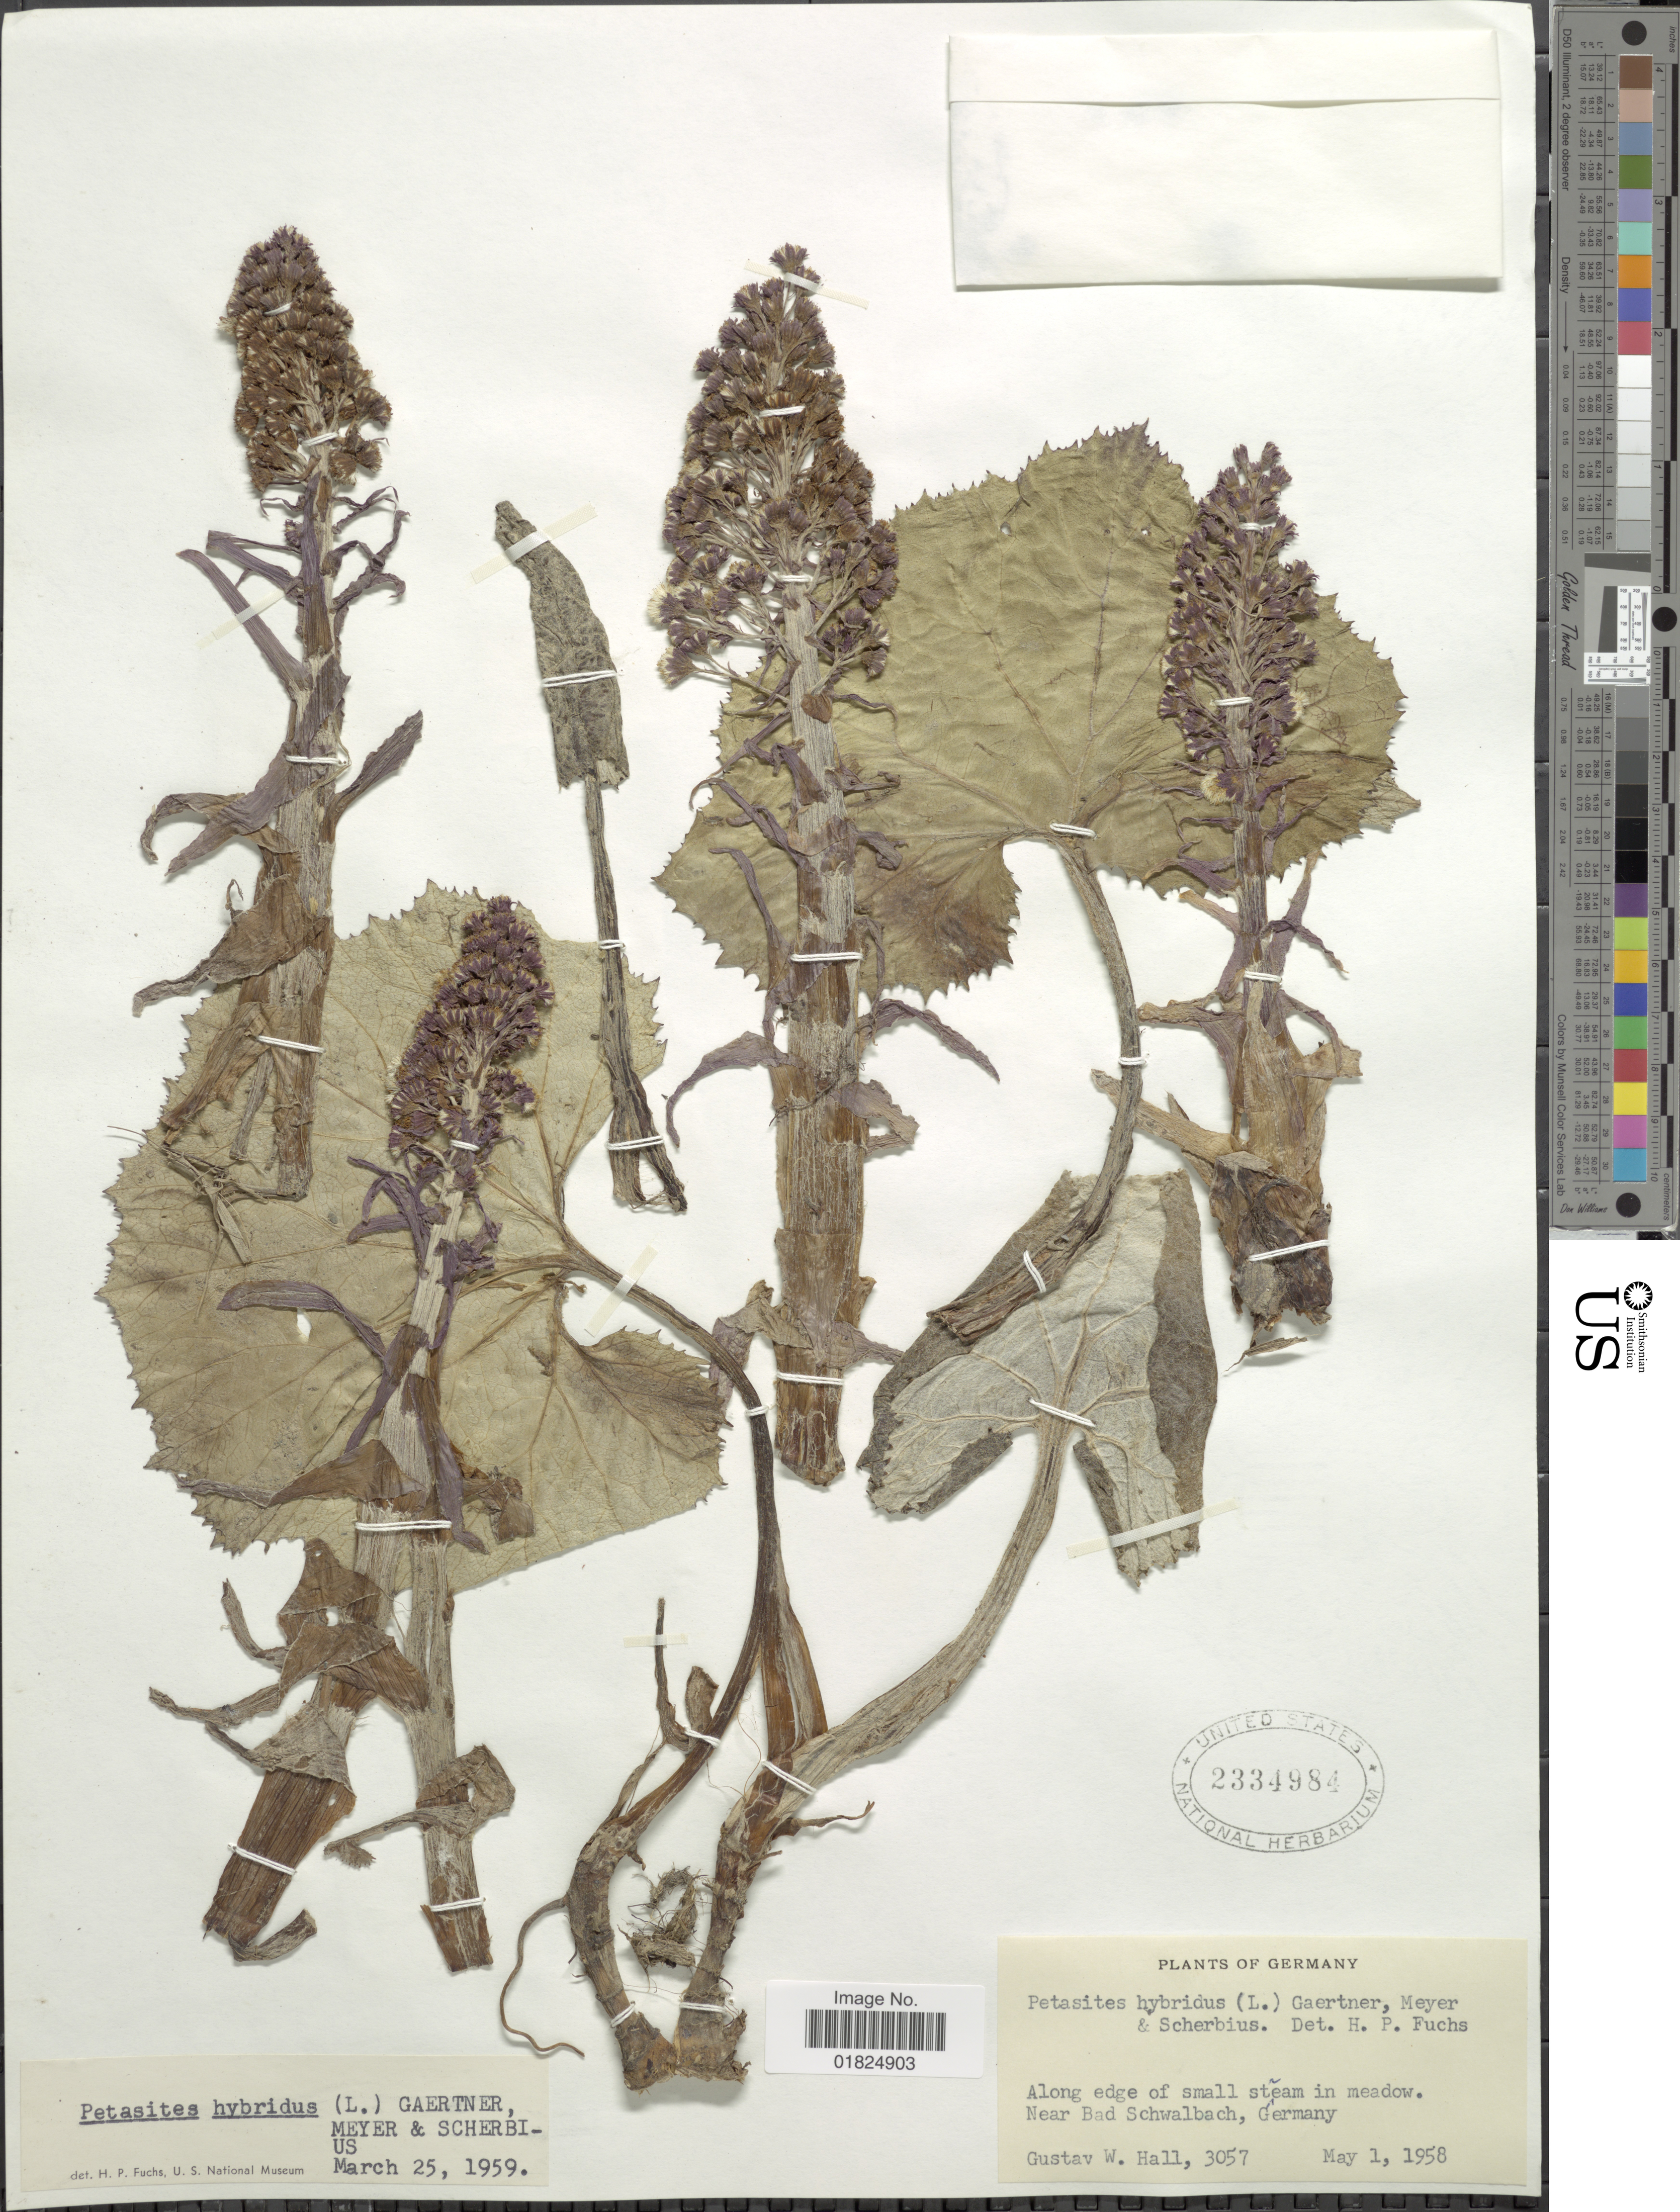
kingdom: Plantae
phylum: Tracheophyta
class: Magnoliopsida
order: Asterales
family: Asteraceae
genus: Petasites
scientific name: Petasites hybridus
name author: (L.) G. Gaertn. et al.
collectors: G. Hall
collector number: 3057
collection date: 1958-05-01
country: Germany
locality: Along edge of small stream in meadow. Near Bad Schwalbach,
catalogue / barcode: US 2334984